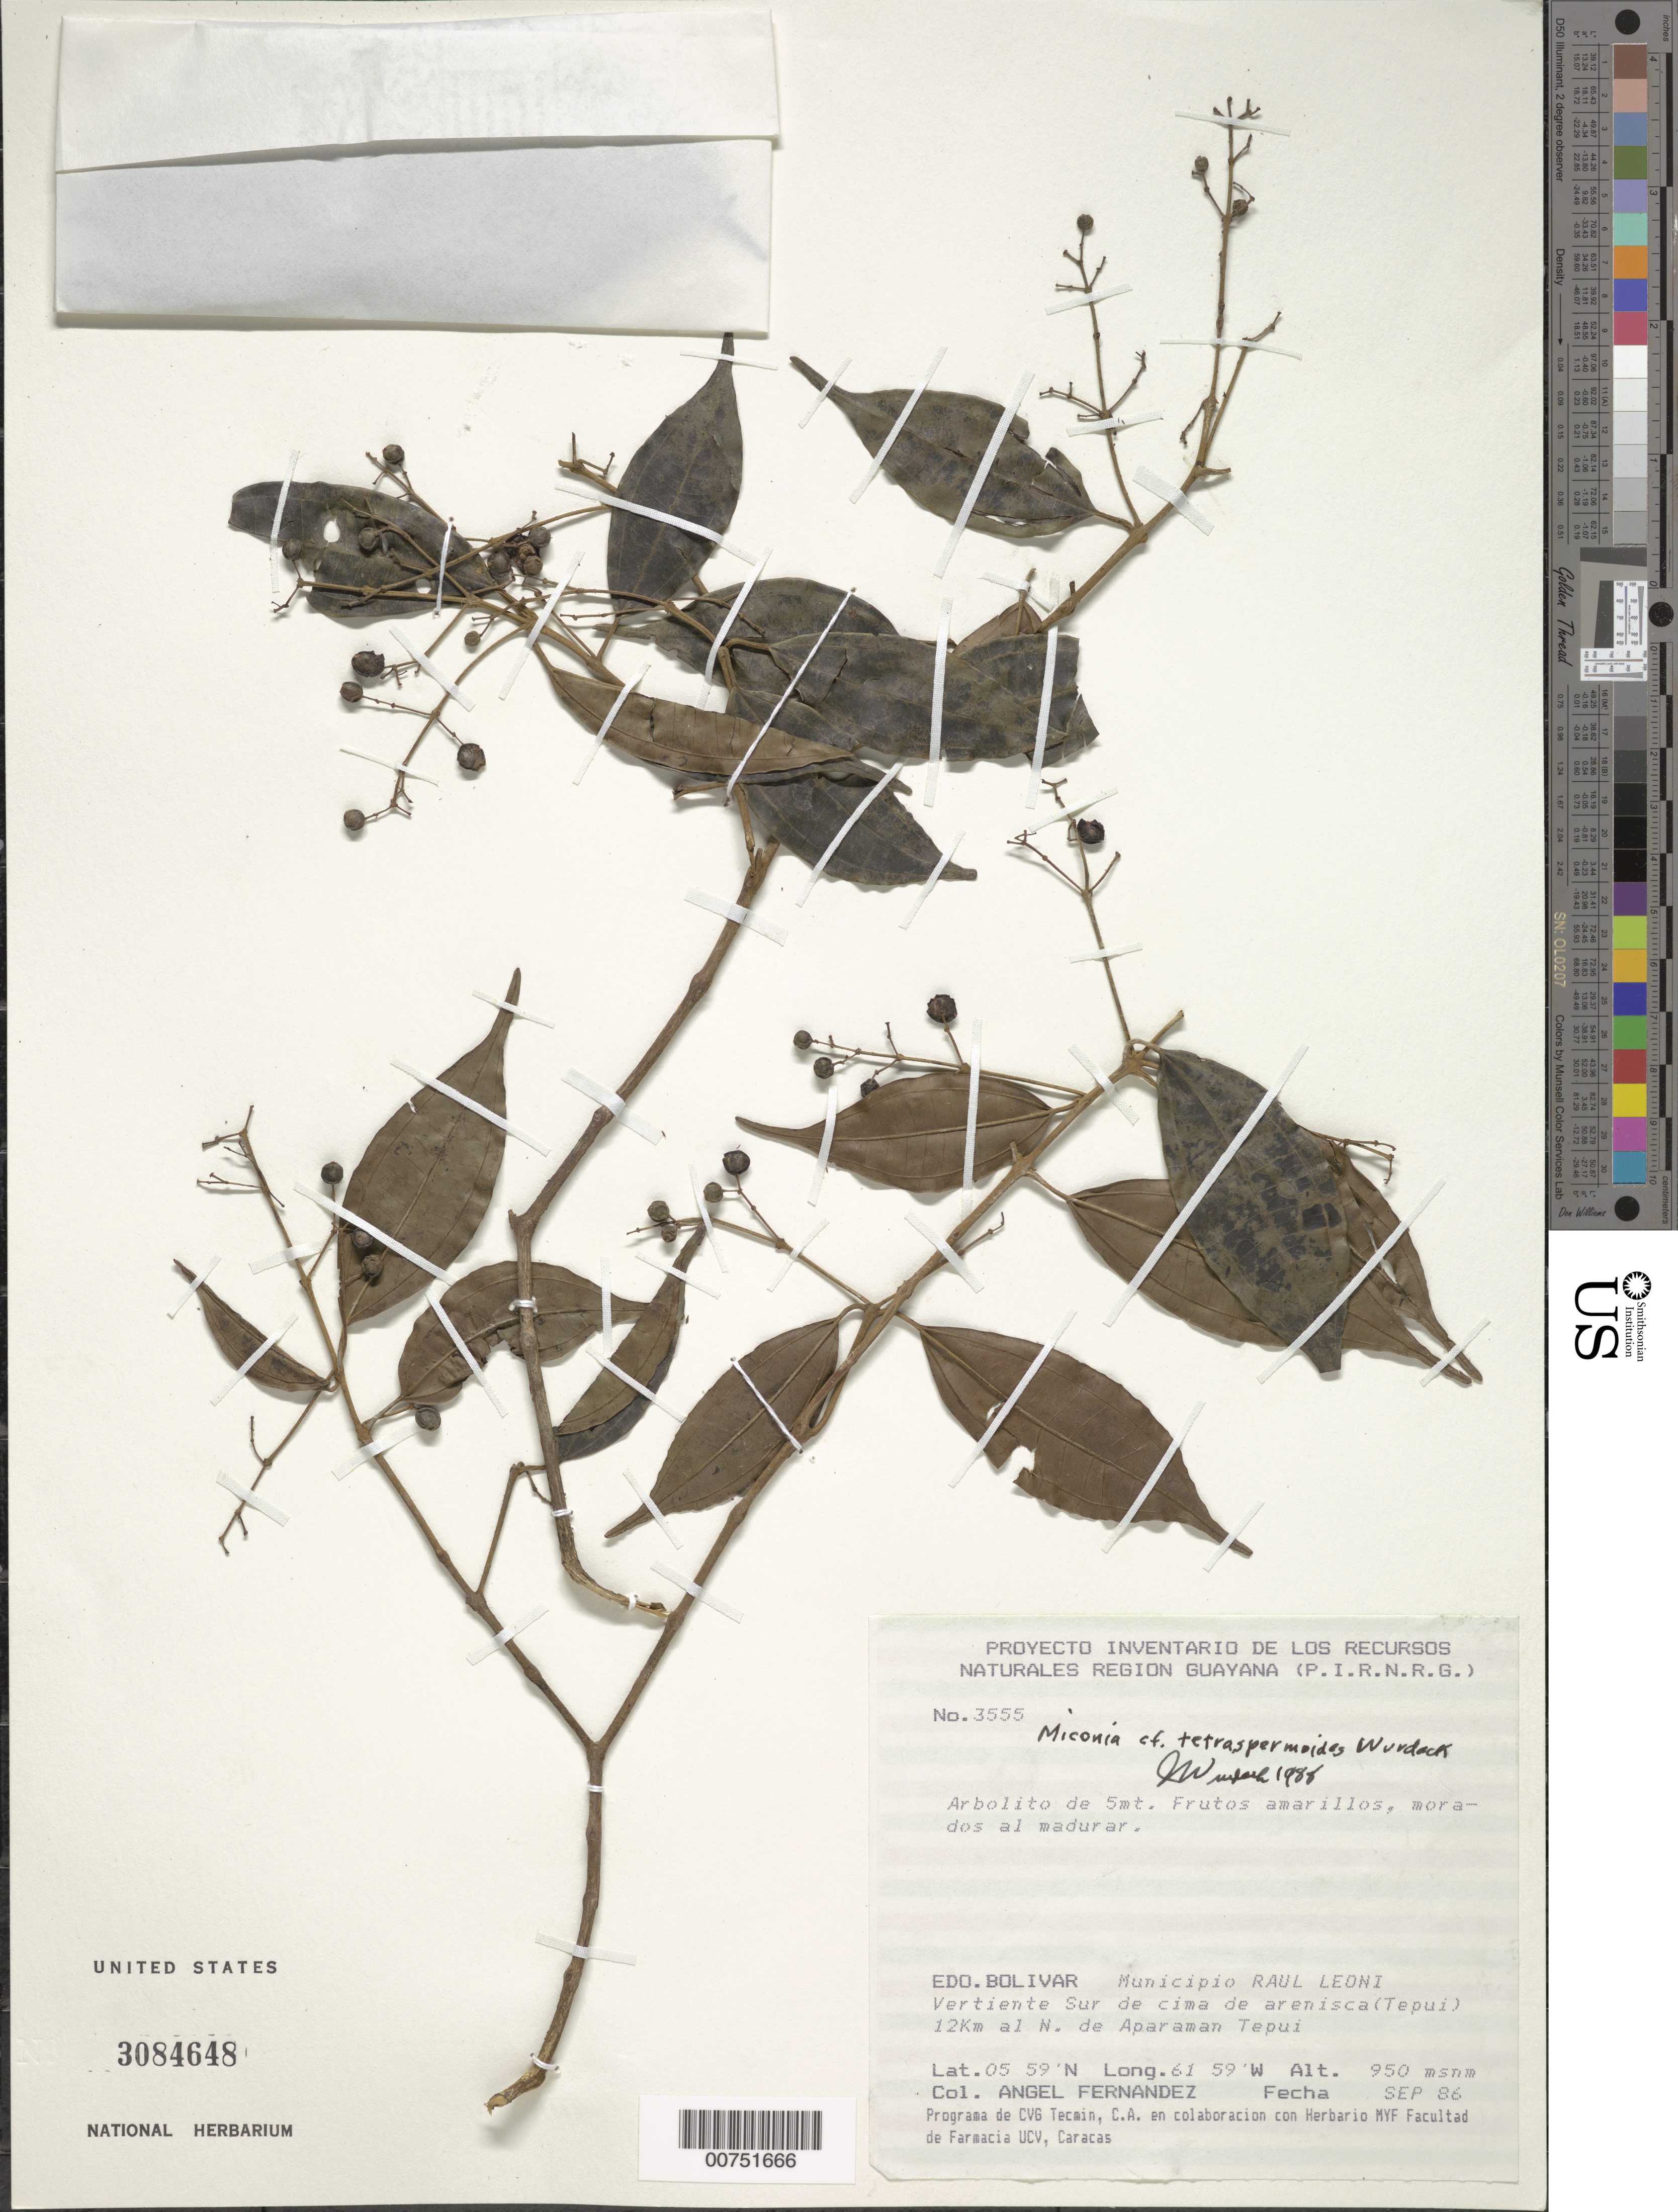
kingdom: Plantae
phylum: Tracheophyta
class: Magnoliopsida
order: Myrtales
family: Melastomataceae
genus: Miconia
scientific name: Miconia tetraspermoides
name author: Wurdack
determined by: Wurdack, Kenneth J., (US), Smithsonian Institution - National Museum of Natural History (UNITED STATES)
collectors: A. Fernández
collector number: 3555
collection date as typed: Sep-86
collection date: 1986-09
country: Venezuela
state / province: Bolívar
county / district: Angostura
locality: Mun. Raúl Leoni [=Angostura], vertiente S de cima de arenisca (tepuí), 12 km al N de Aparaman tepuí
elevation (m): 950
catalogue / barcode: US 3084648